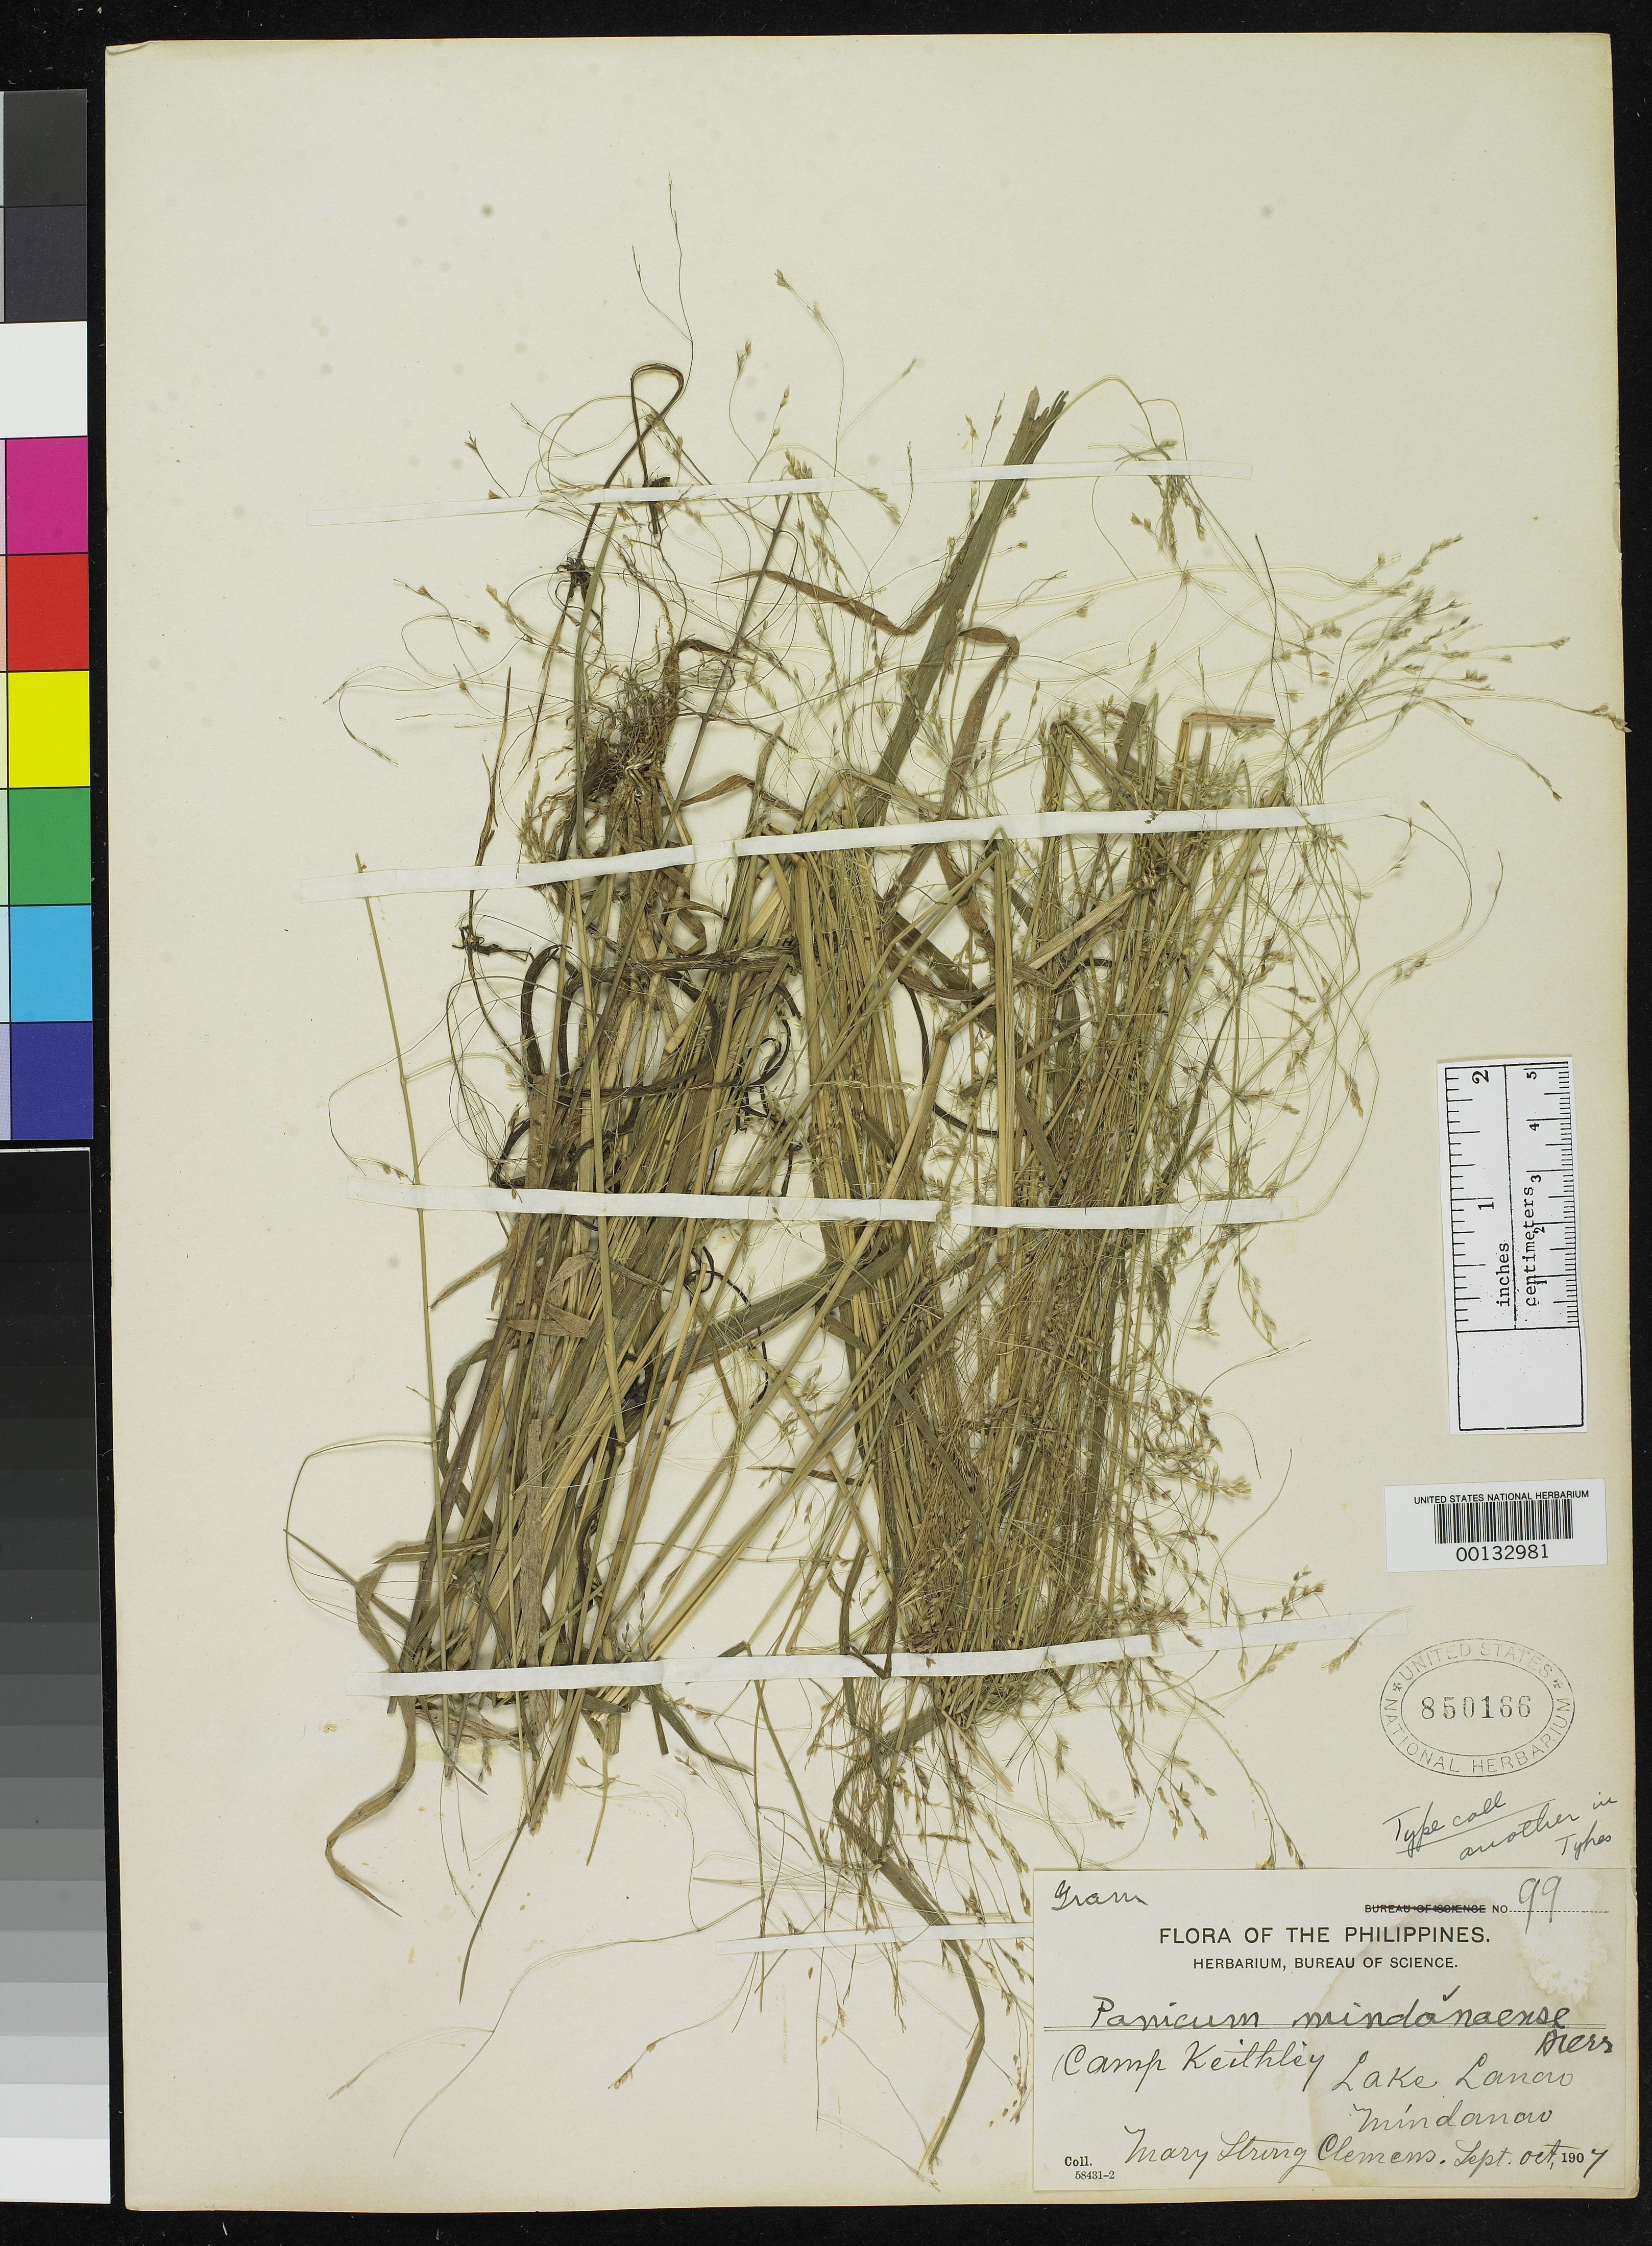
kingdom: Plantae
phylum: Tracheophyta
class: Liliopsida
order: Poales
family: Poaceae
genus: Panicum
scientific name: Panicum mindanaense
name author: Merr.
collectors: M. S. Clemens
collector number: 99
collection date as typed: Sep 1907 to -- Oct 1907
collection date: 1907-09/1907-10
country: Philippines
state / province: Muslim Mindanao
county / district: Lanao del Sur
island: Mindanao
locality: Camp Keithley, Lake Lanao.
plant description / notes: Annotated as "Type coll." of Panicum mindanaense but collection date on this specimen is "Sept. Oct. 1907" whereas protologue cites "January, February, 1906" [and name published 1906!].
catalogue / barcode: US 850166